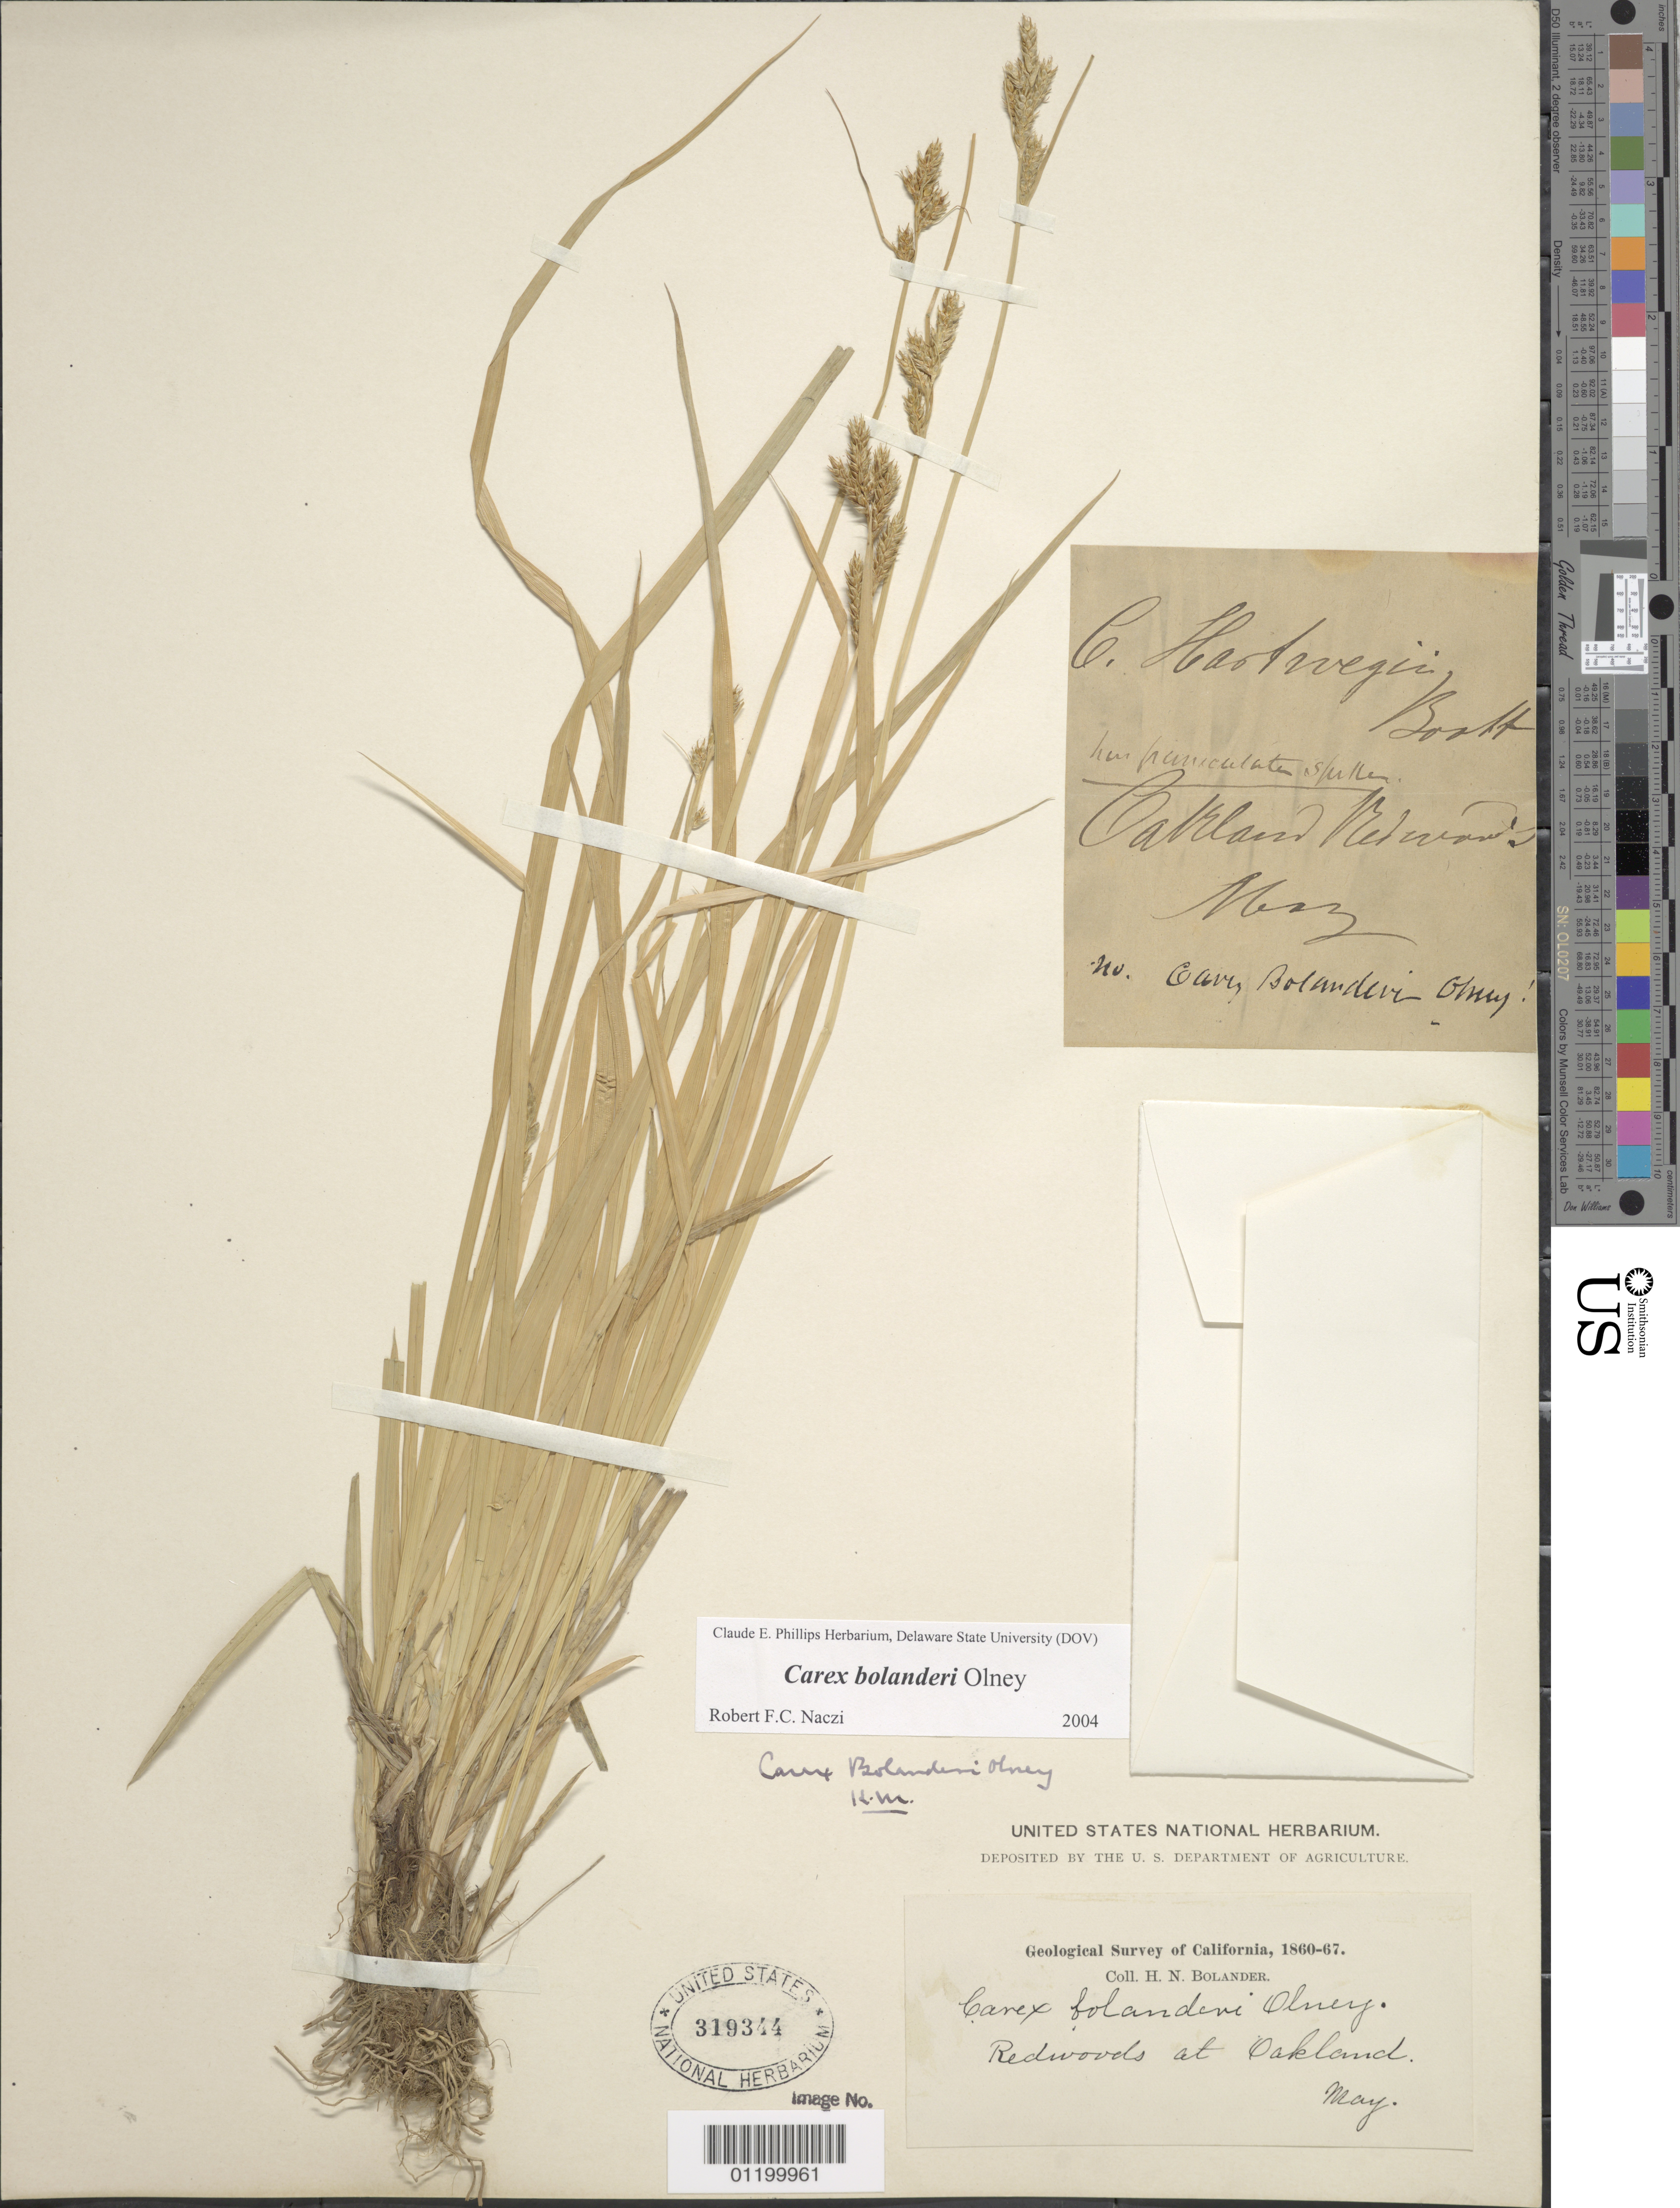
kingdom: Plantae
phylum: Tracheophyta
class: Liliopsida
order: Poales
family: Cyperaceae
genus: Carex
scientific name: Carex bolanderi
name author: Olney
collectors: H. Bolander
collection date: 1860-05/1867-05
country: United States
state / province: California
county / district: Alameda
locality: Redwoods at Oakland.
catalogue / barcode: US 319344